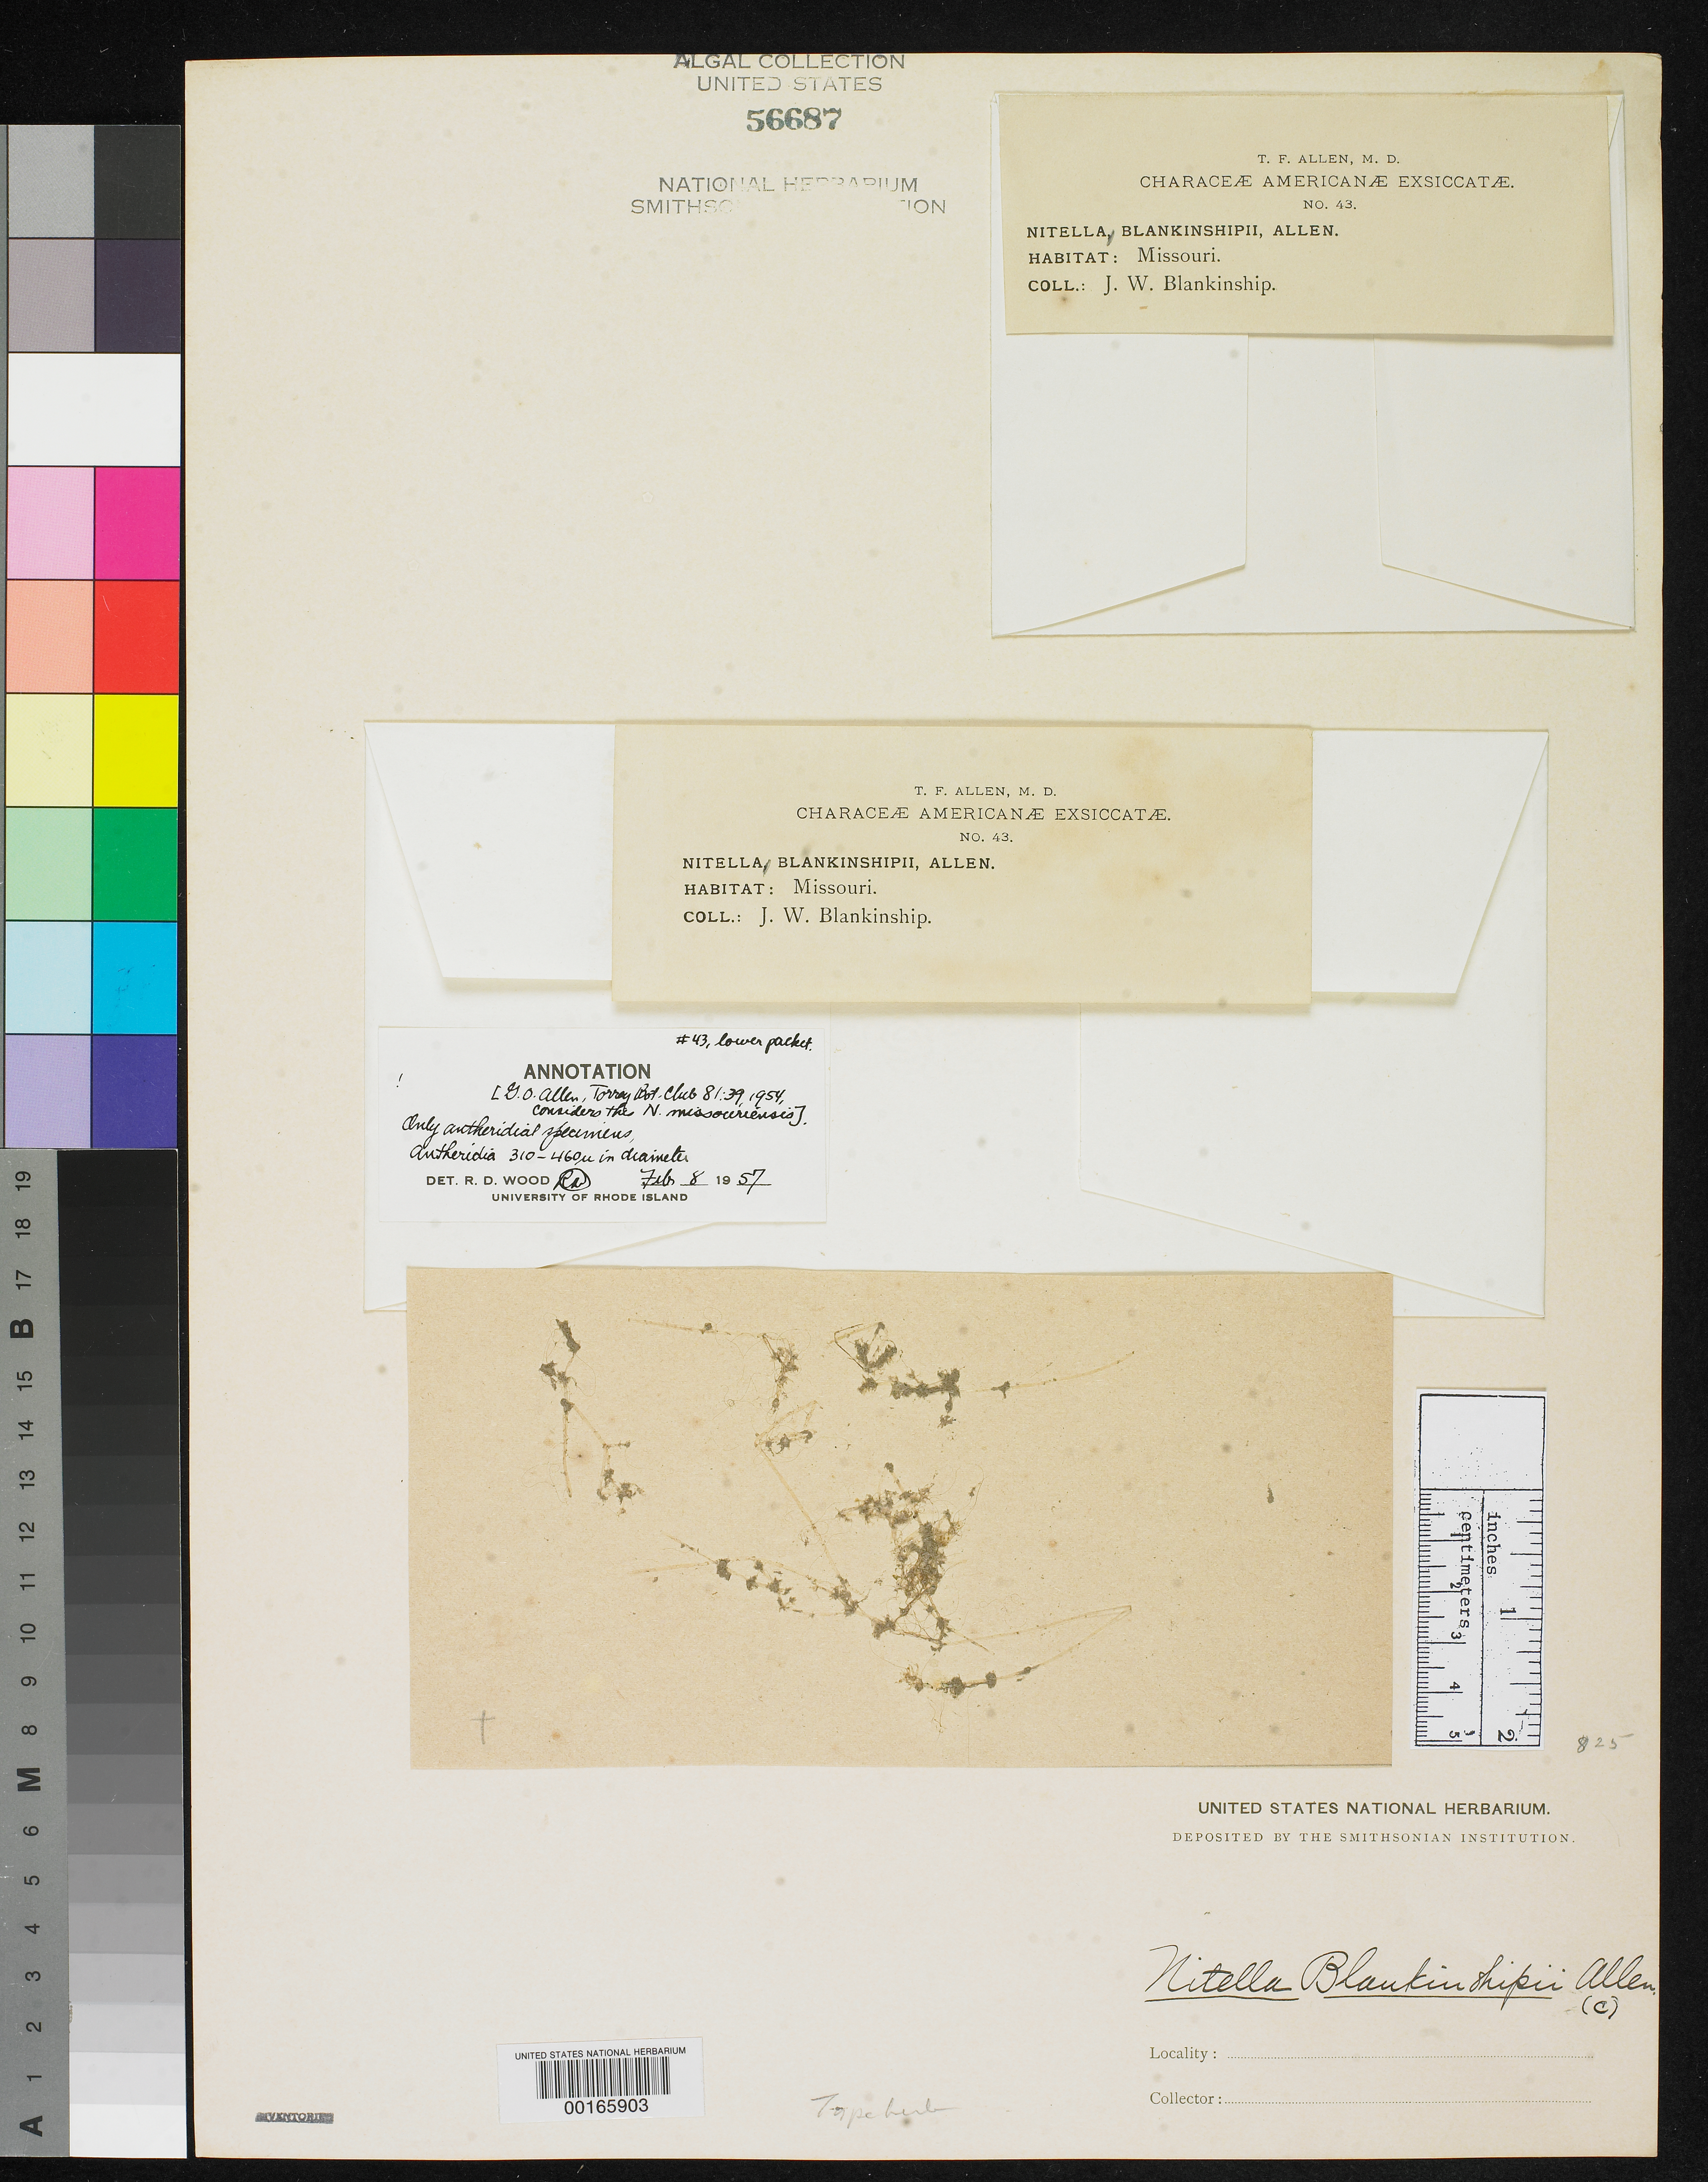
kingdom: Plantae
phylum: Charophyta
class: Charophyceae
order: Charales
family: Characeae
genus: Nitella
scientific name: Nitella blankinshipii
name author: Allen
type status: Isotype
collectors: J. W. Blankinship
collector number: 43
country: United States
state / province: Missouri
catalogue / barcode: US 56687